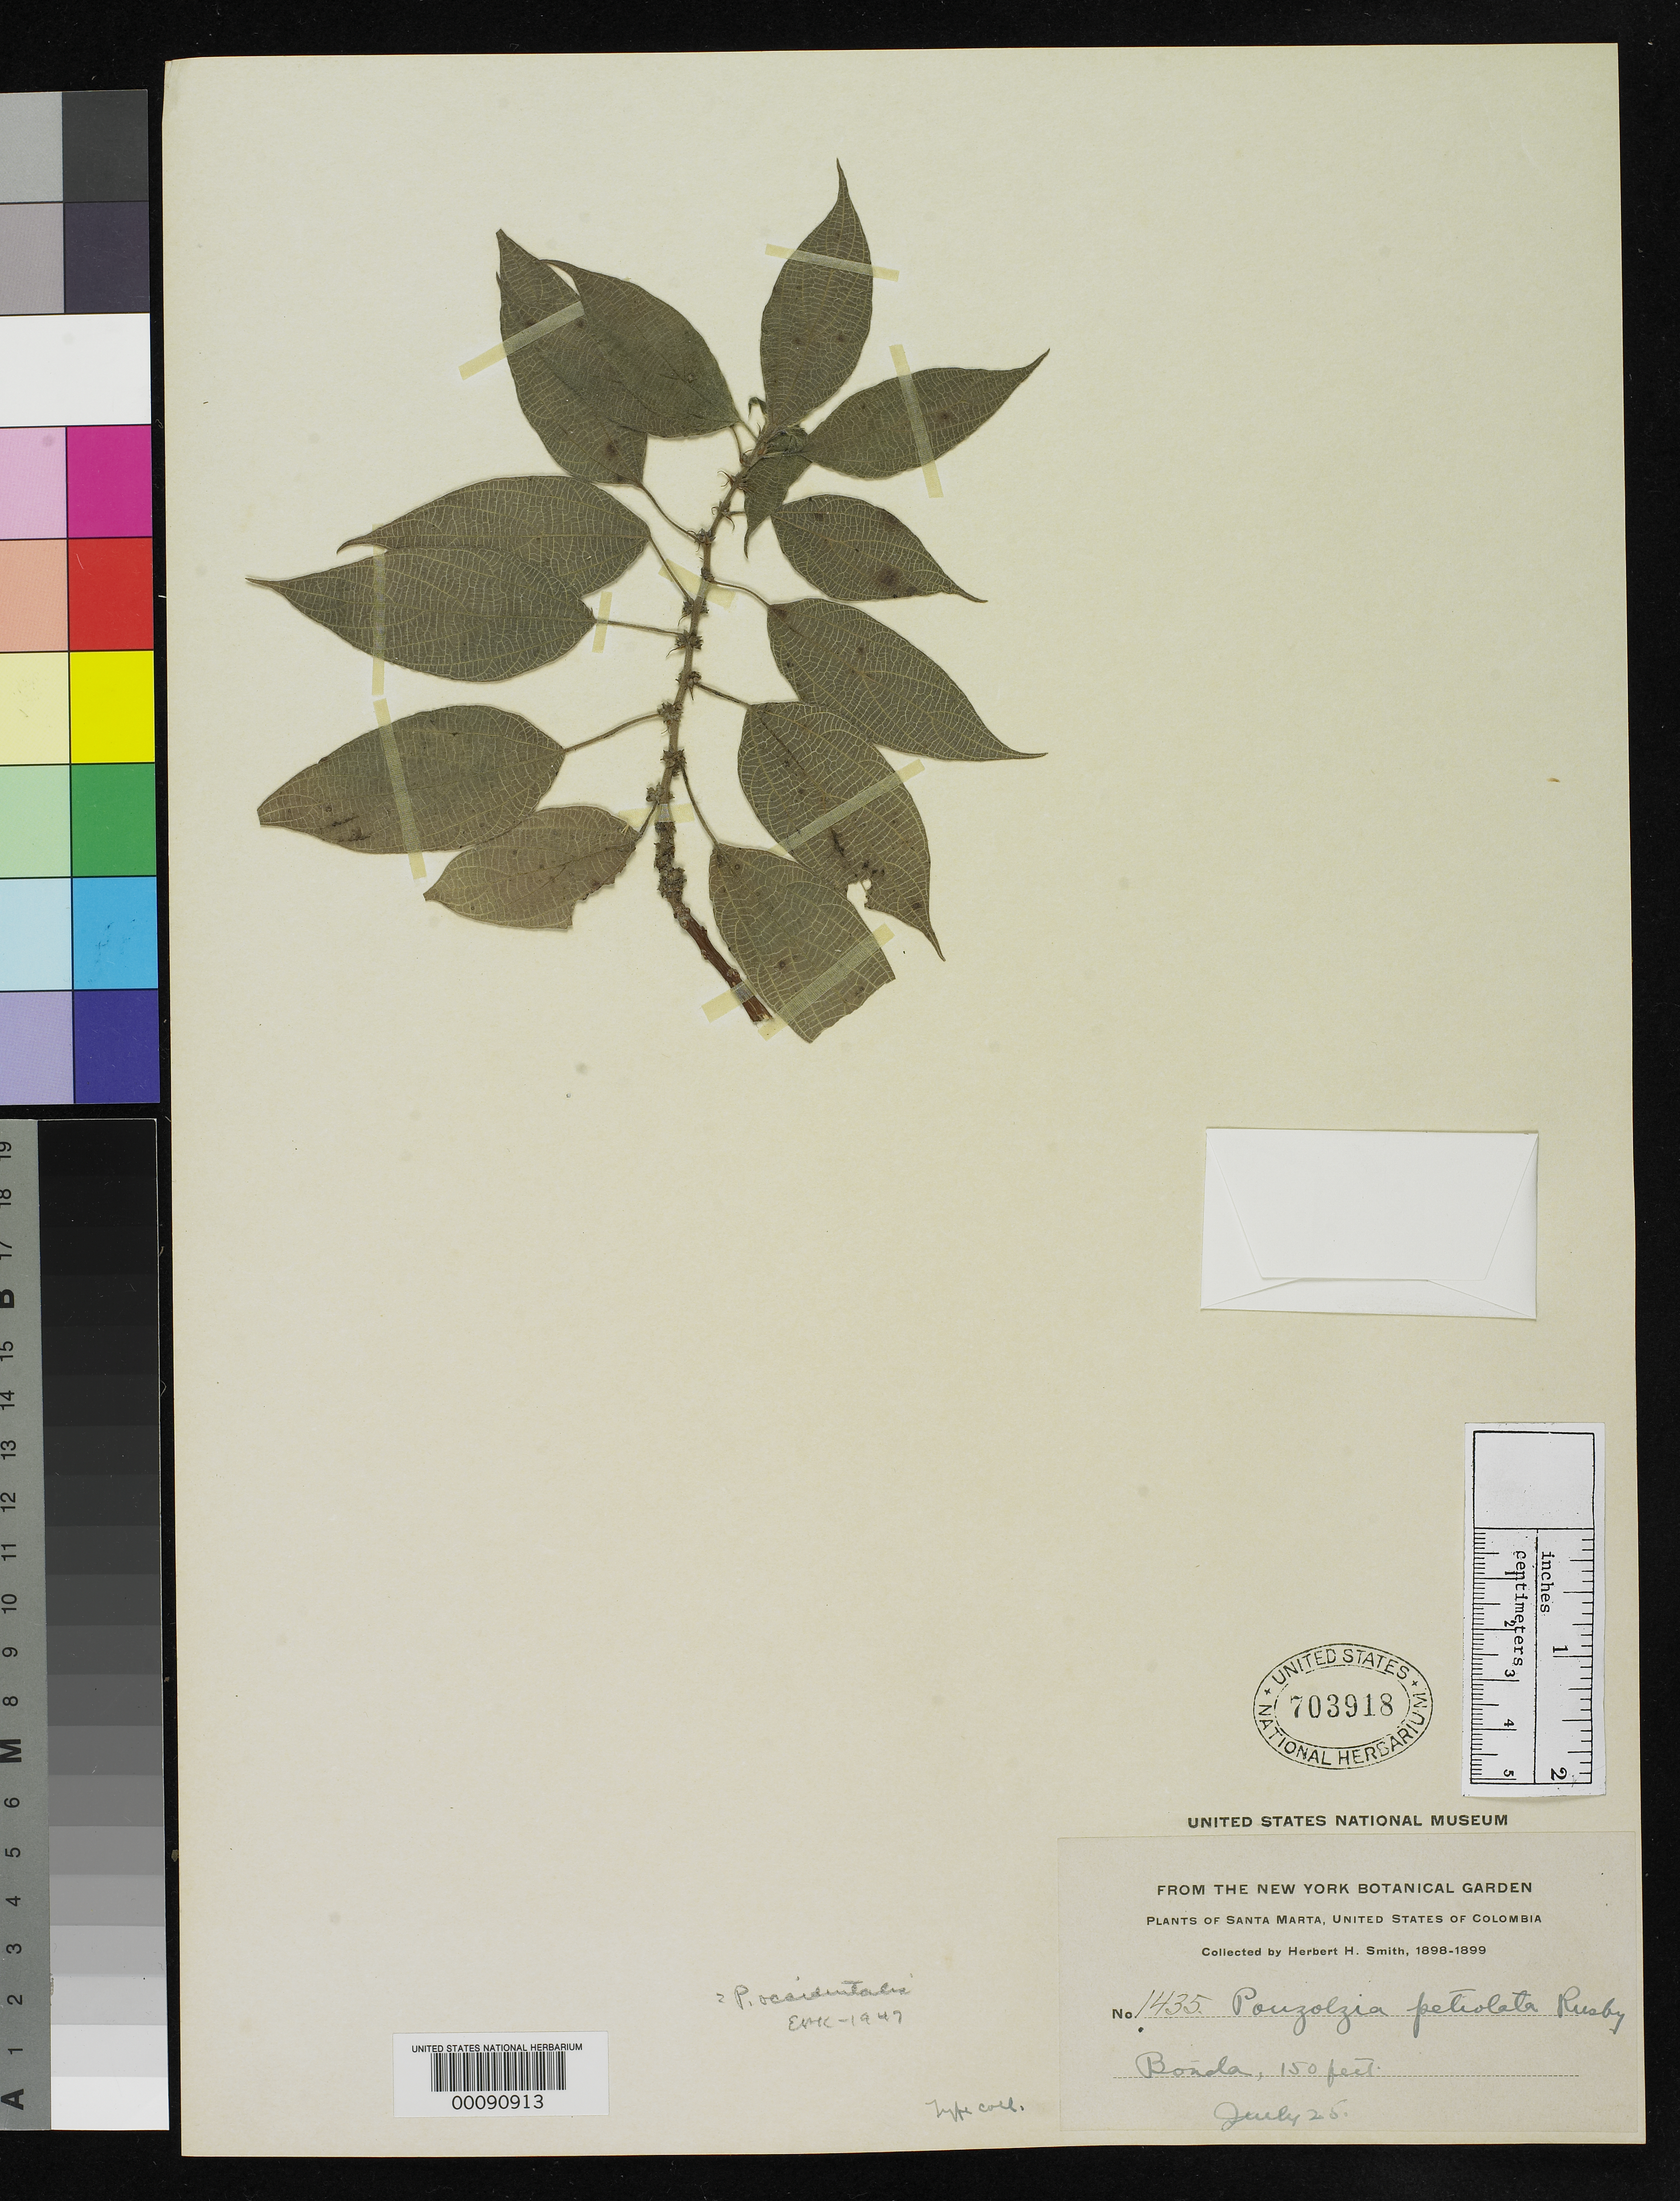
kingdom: Plantae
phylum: Tracheophyta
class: Magnoliopsida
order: Rosales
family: Urticaceae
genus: Pouzolzia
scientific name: Pouzolzia petiolata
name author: Rusby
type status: Isotype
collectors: Herbert H. Smith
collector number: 1435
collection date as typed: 25 Jul 1898 or 25 Jul 1899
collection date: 1898-07-25 or 1899-07-25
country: Colombia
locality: Bonda.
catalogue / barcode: US 703918